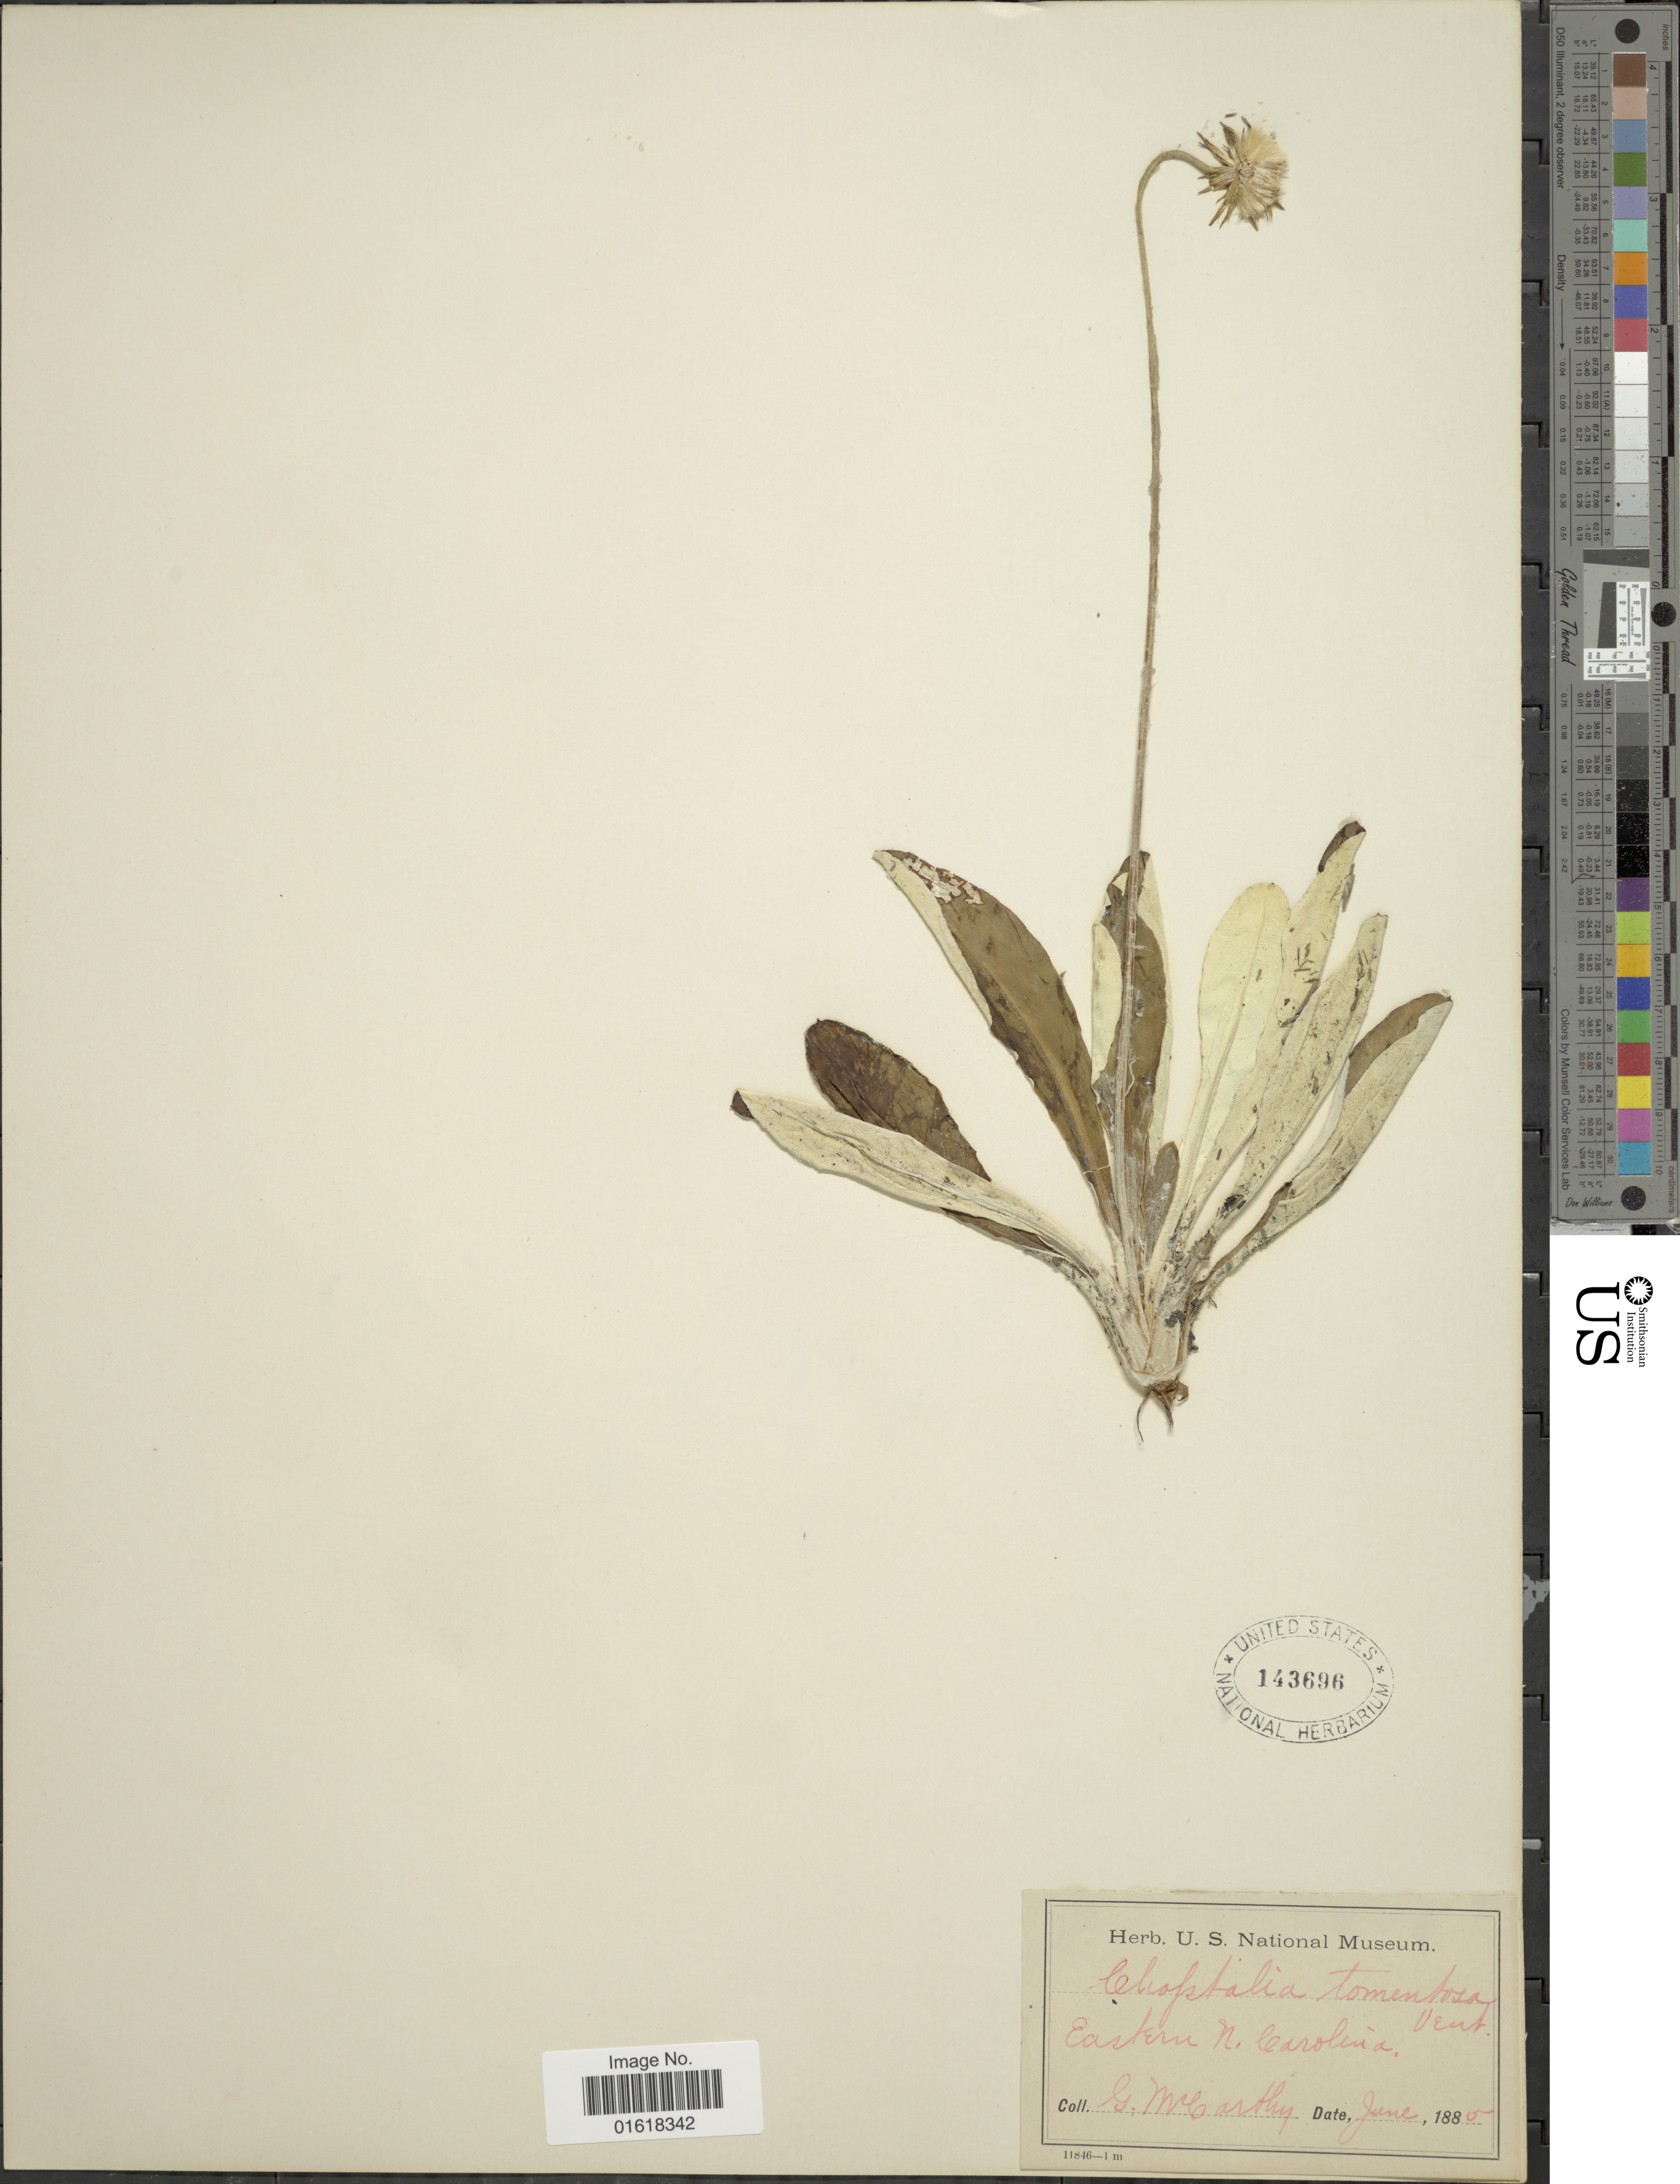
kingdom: Plantae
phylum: Tracheophyta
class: Magnoliopsida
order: Asterales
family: Asteraceae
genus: Chaptalia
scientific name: Chaptalia tomentosa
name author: Vent.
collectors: G. McCarthy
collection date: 1885-06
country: United States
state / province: North Carolina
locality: Eastern N. Carolina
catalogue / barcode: US 143696